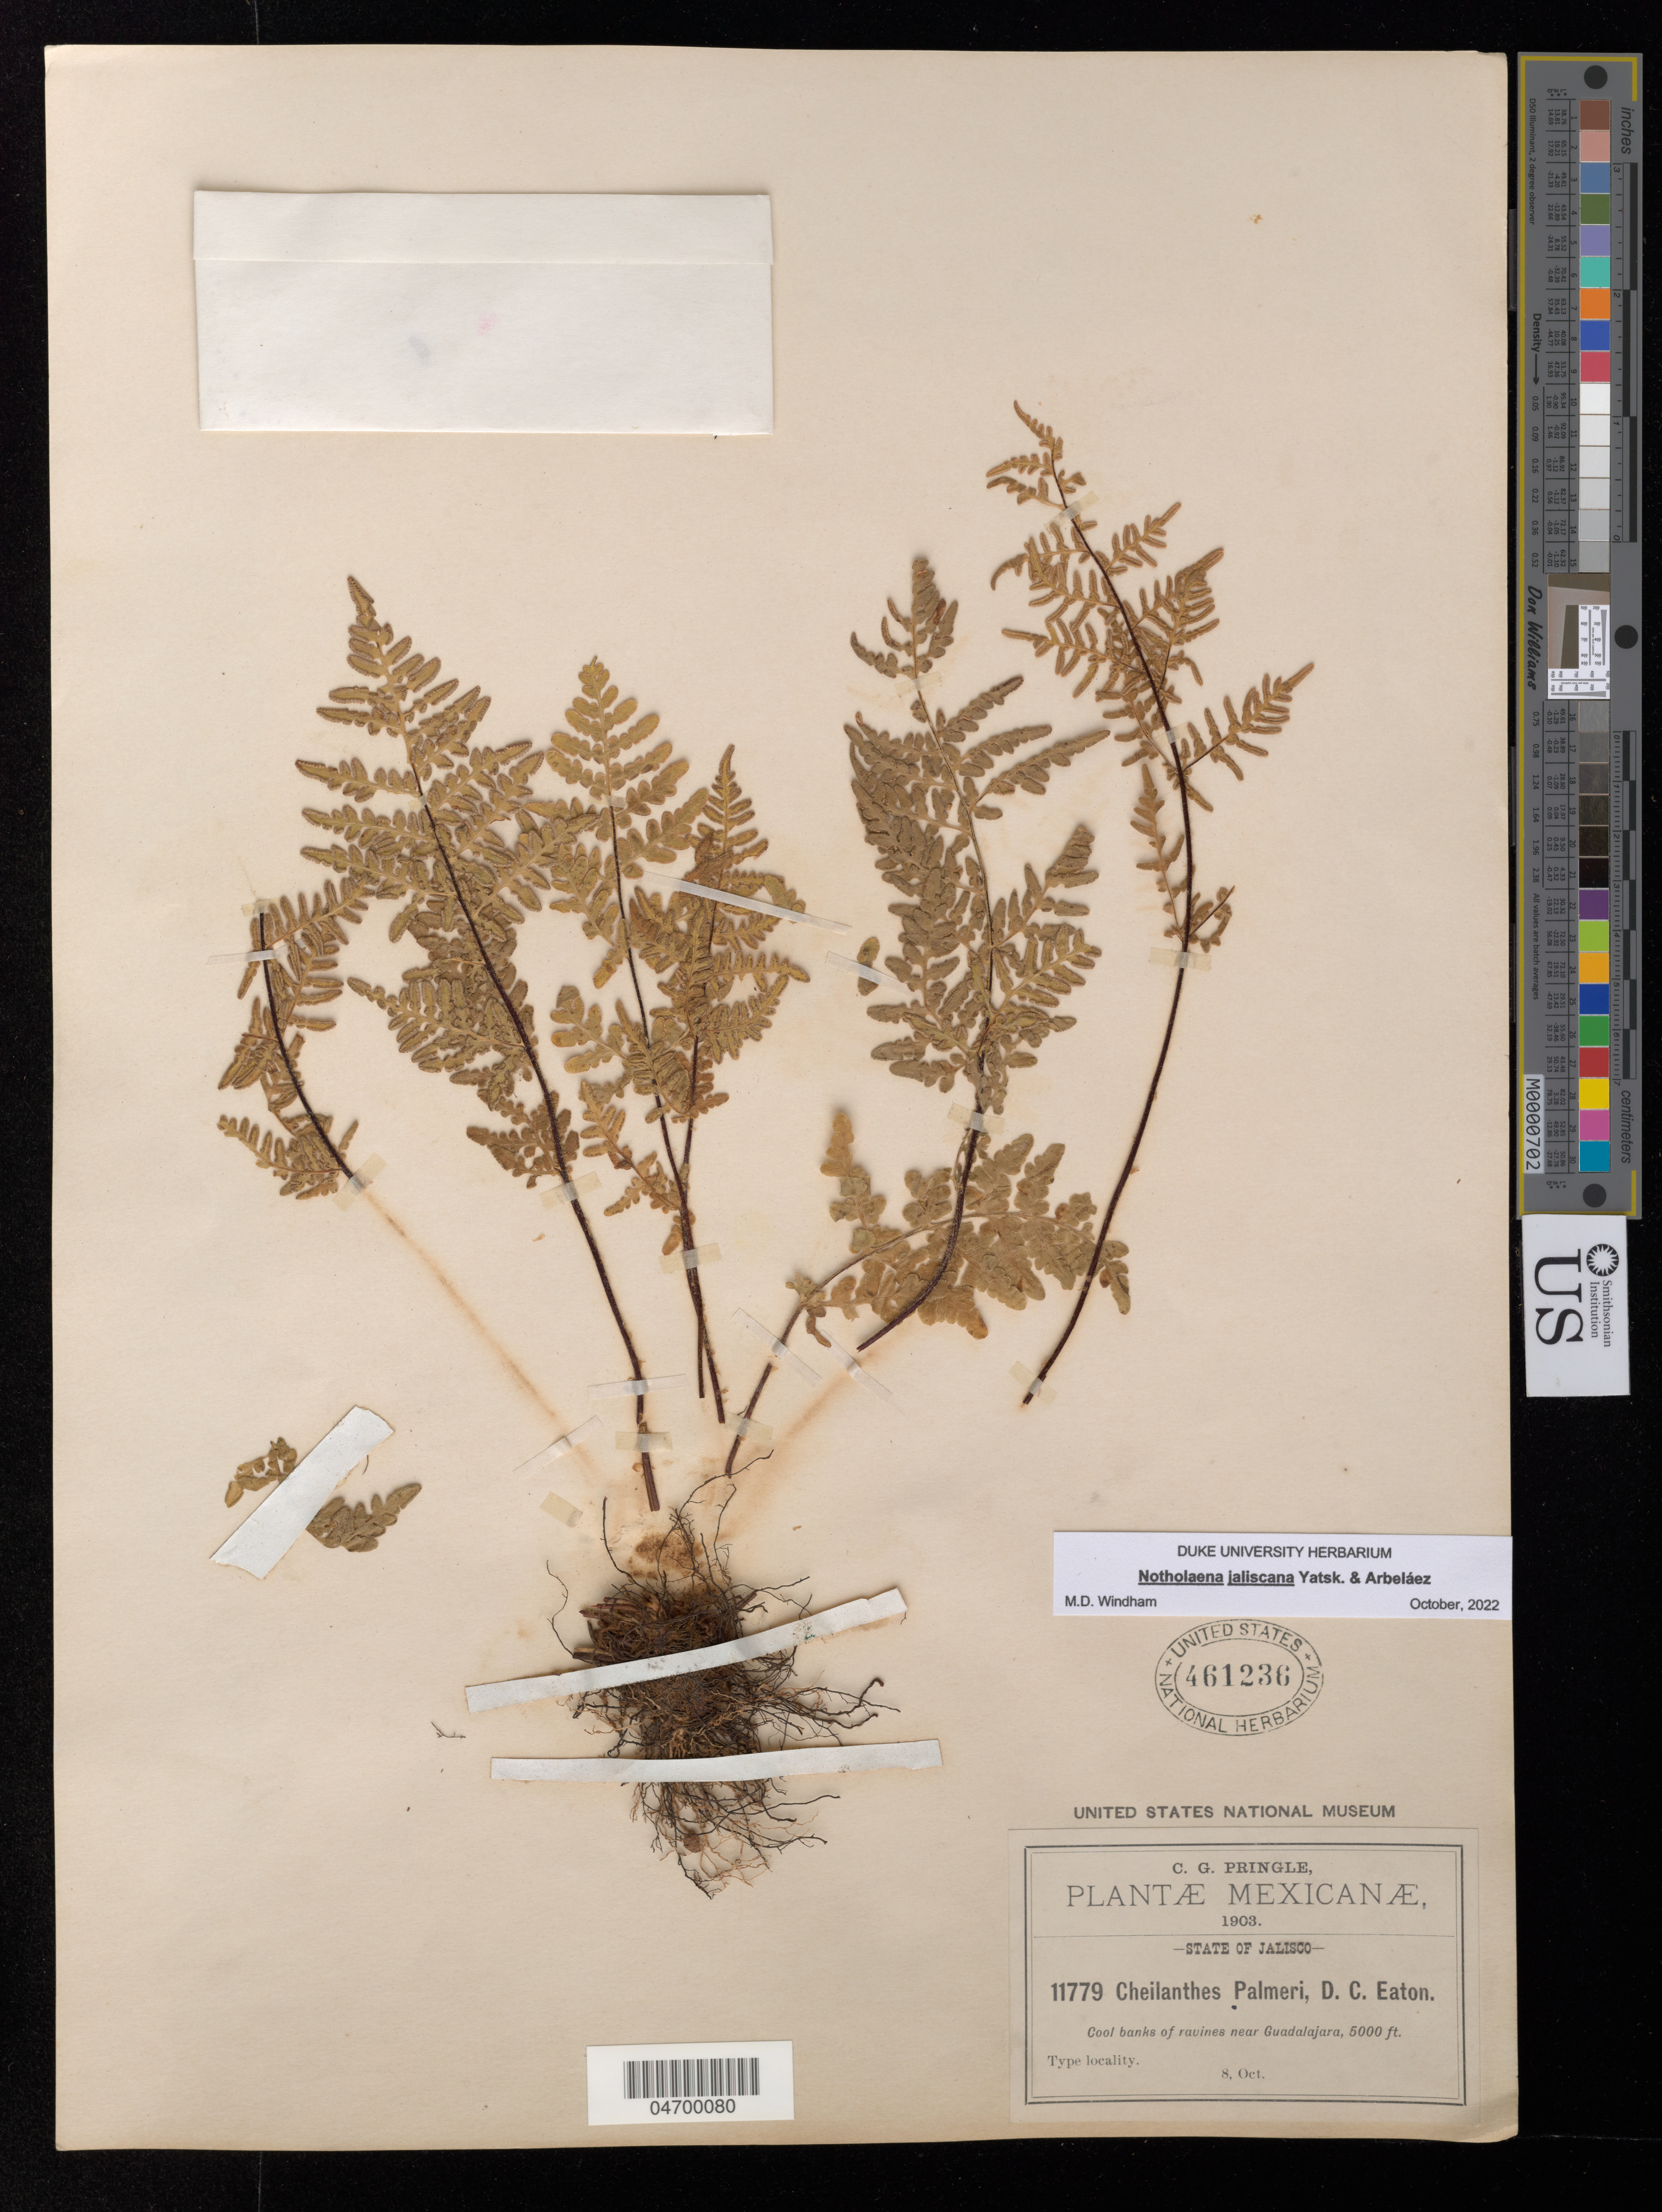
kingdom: Plantae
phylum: Tracheophyta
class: Polypodiopsida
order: Polypodiales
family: Pteridaceae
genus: Notholaena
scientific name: Notholaena jaliscana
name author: Yatsk. & Arbaláez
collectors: C. G. Pringle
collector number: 11779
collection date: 1903-10-08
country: Mexico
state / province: Jalisco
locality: Cool banks of ravines near Guadalajara.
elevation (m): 1524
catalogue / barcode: US 461236